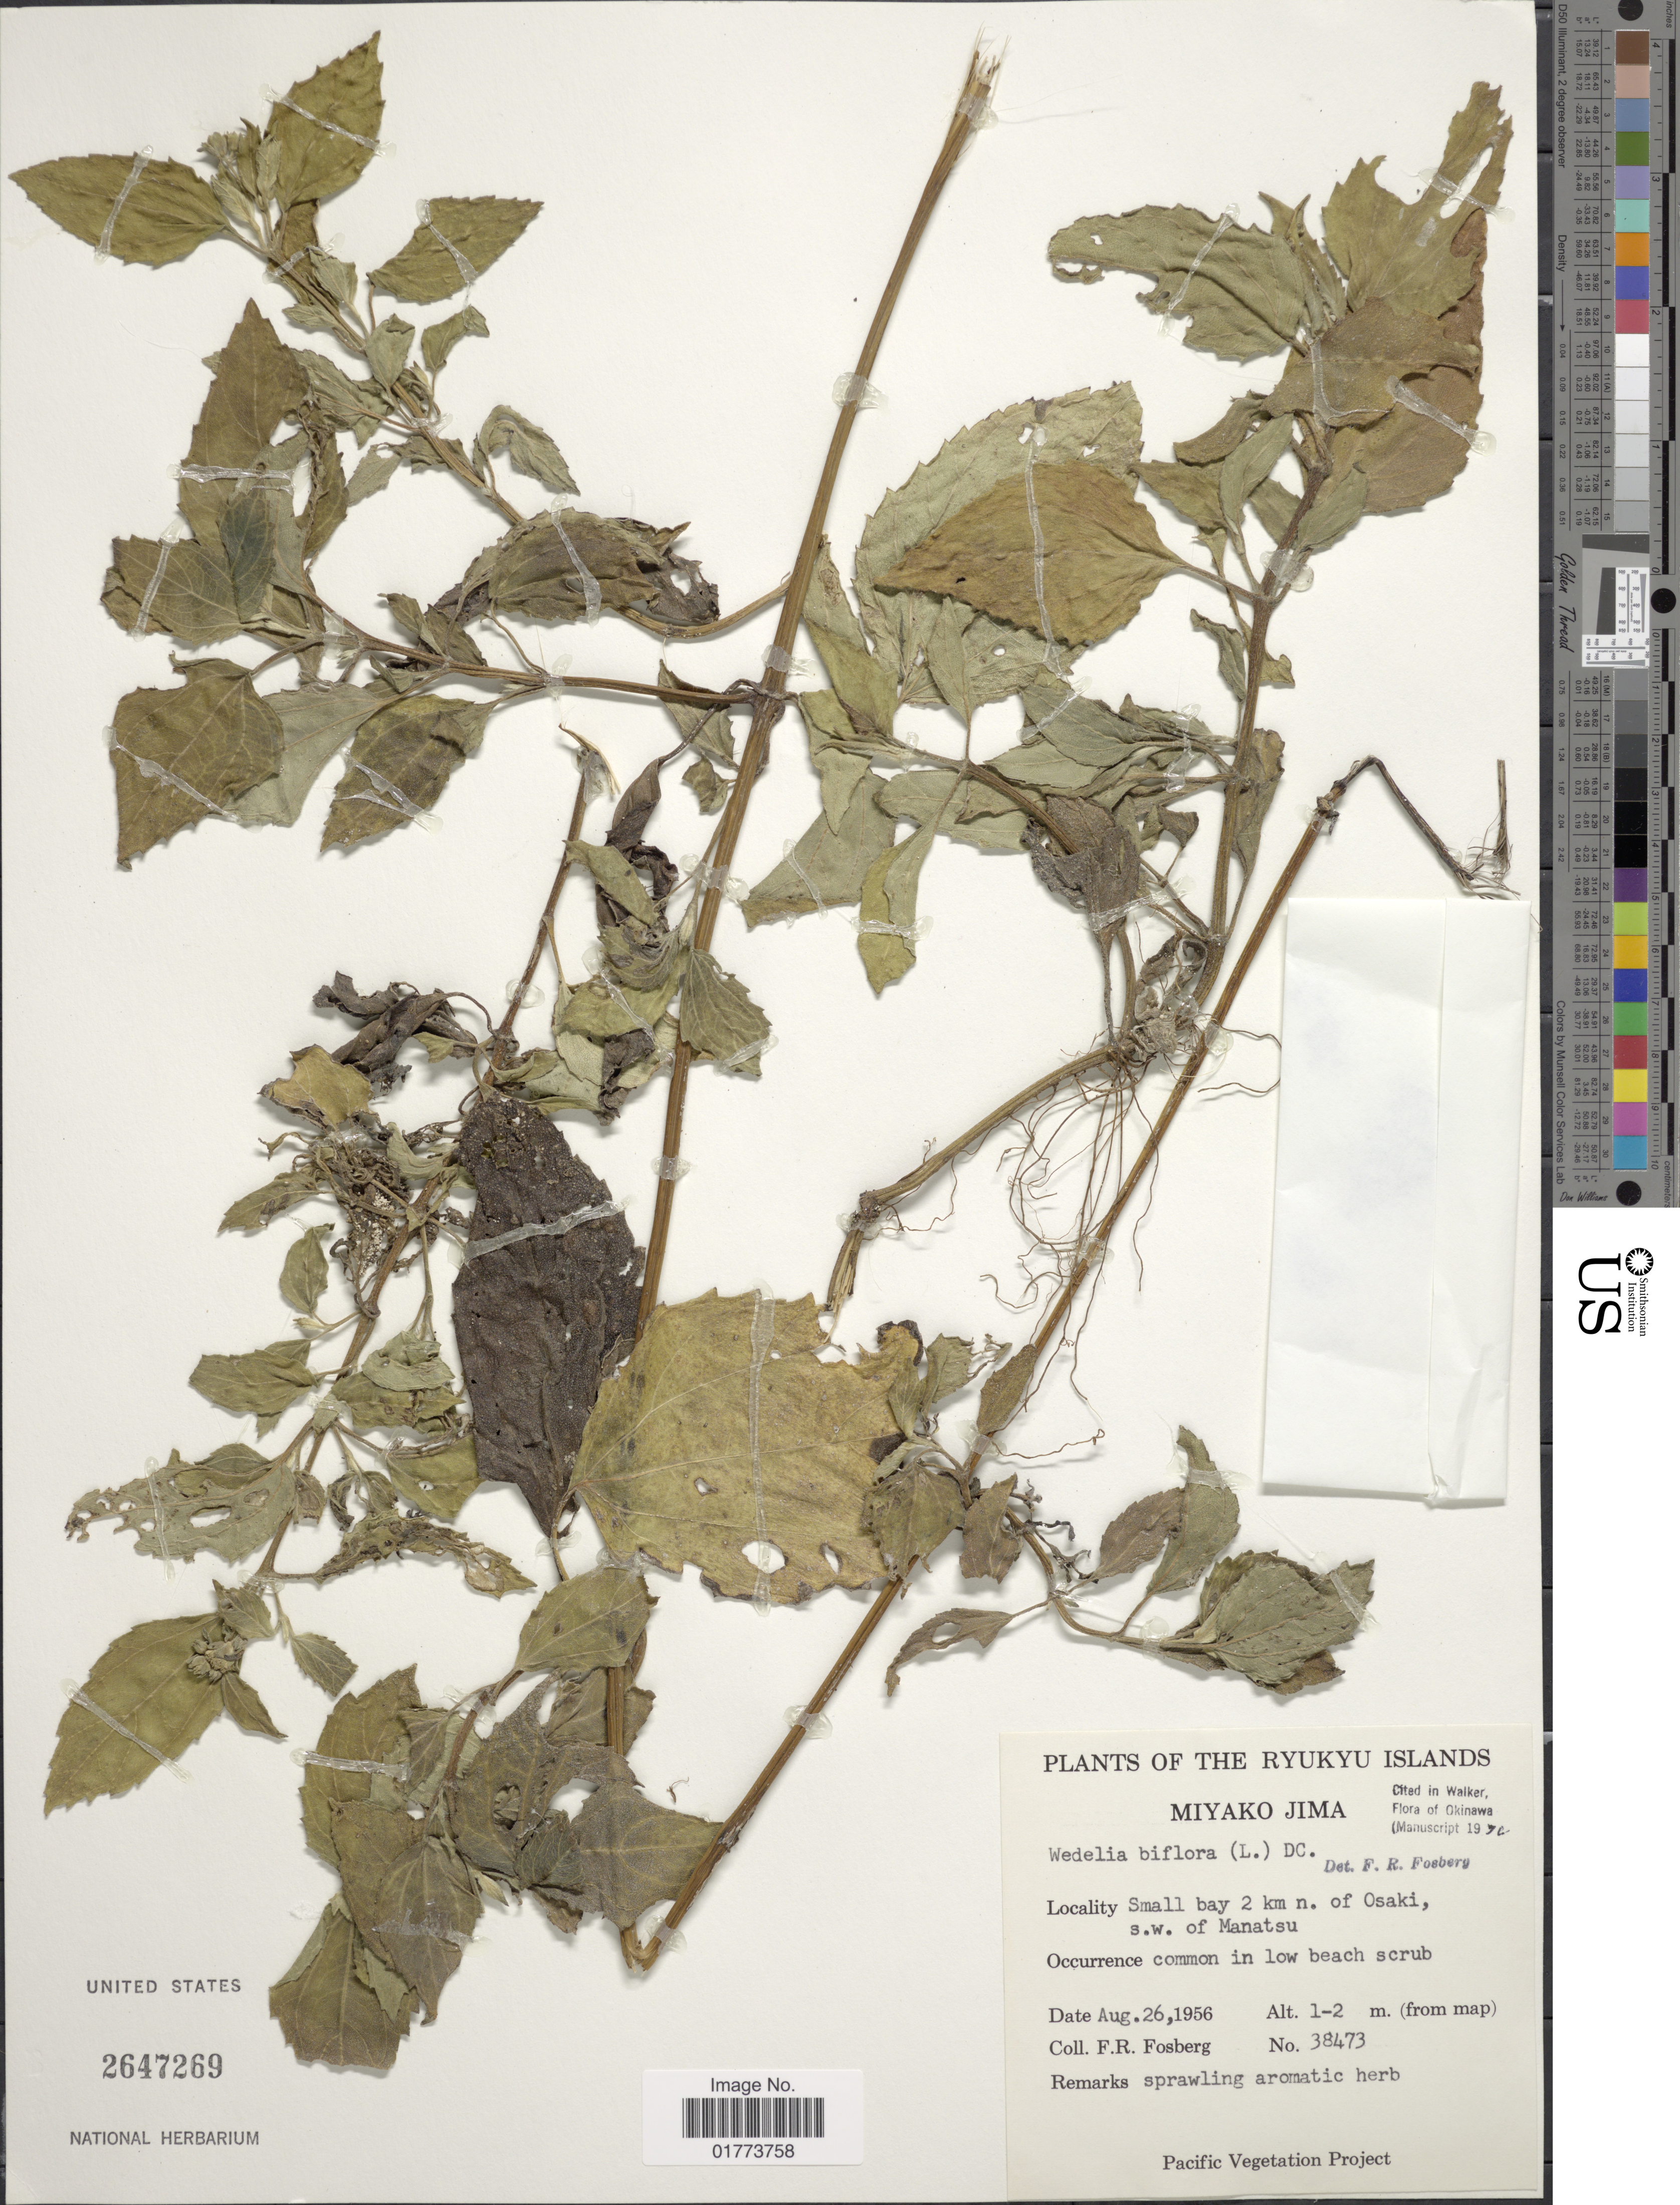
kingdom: Plantae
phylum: Tracheophyta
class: Magnoliopsida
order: Asterales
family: Asteraceae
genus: Wollastonia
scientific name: Wollastonia biflora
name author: (L.) DC.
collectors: F. R. Fosberg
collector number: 38473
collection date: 1956-08-26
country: Japan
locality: Ryukyu Islands. Miyako Jima. Small bay 2 km n. of Osaki, s.w. of Manatsu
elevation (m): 1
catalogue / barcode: US 2647269